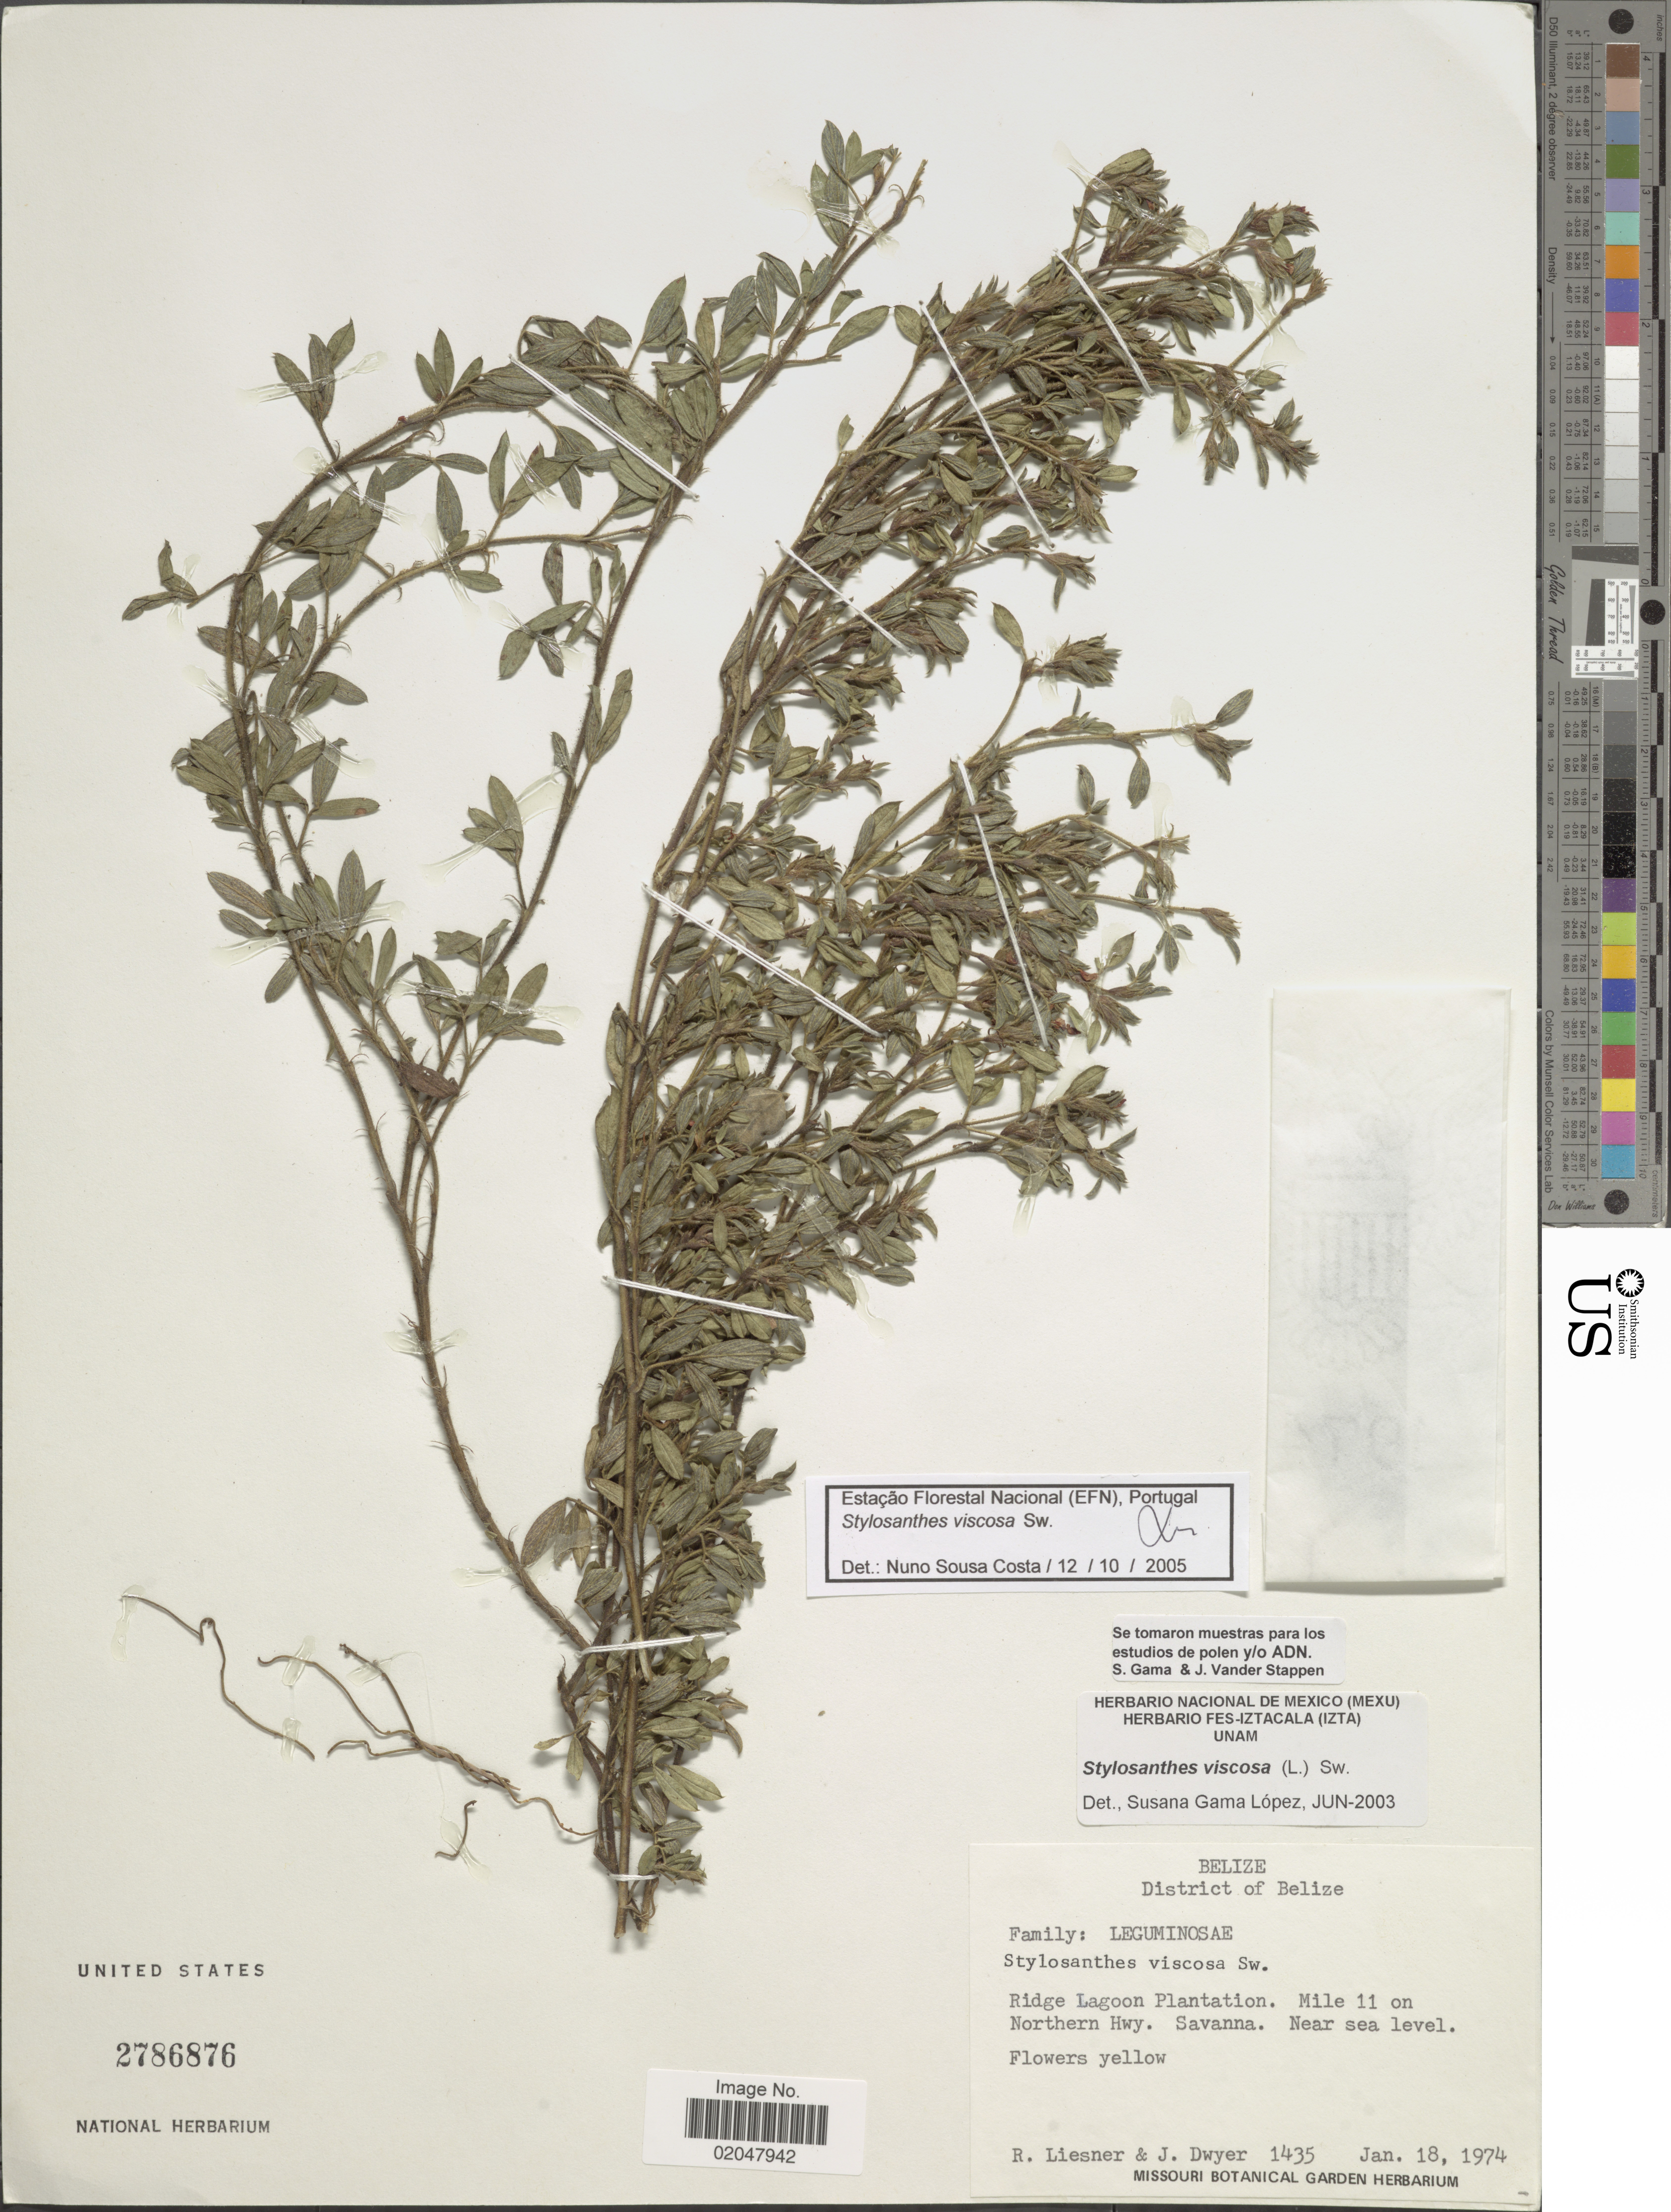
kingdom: Plantae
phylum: Tracheophyta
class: Magnoliopsida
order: Fabales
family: Fabaceae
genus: Stylosanthes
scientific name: Stylosanthes viscosa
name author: Sw.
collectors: R. L. Liesner & J. Dwyer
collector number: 1435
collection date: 1974-01-18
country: Belize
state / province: Belize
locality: Ridge Lagoon Plantation. Mile 11 on Northern Hwy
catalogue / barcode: US 2786876